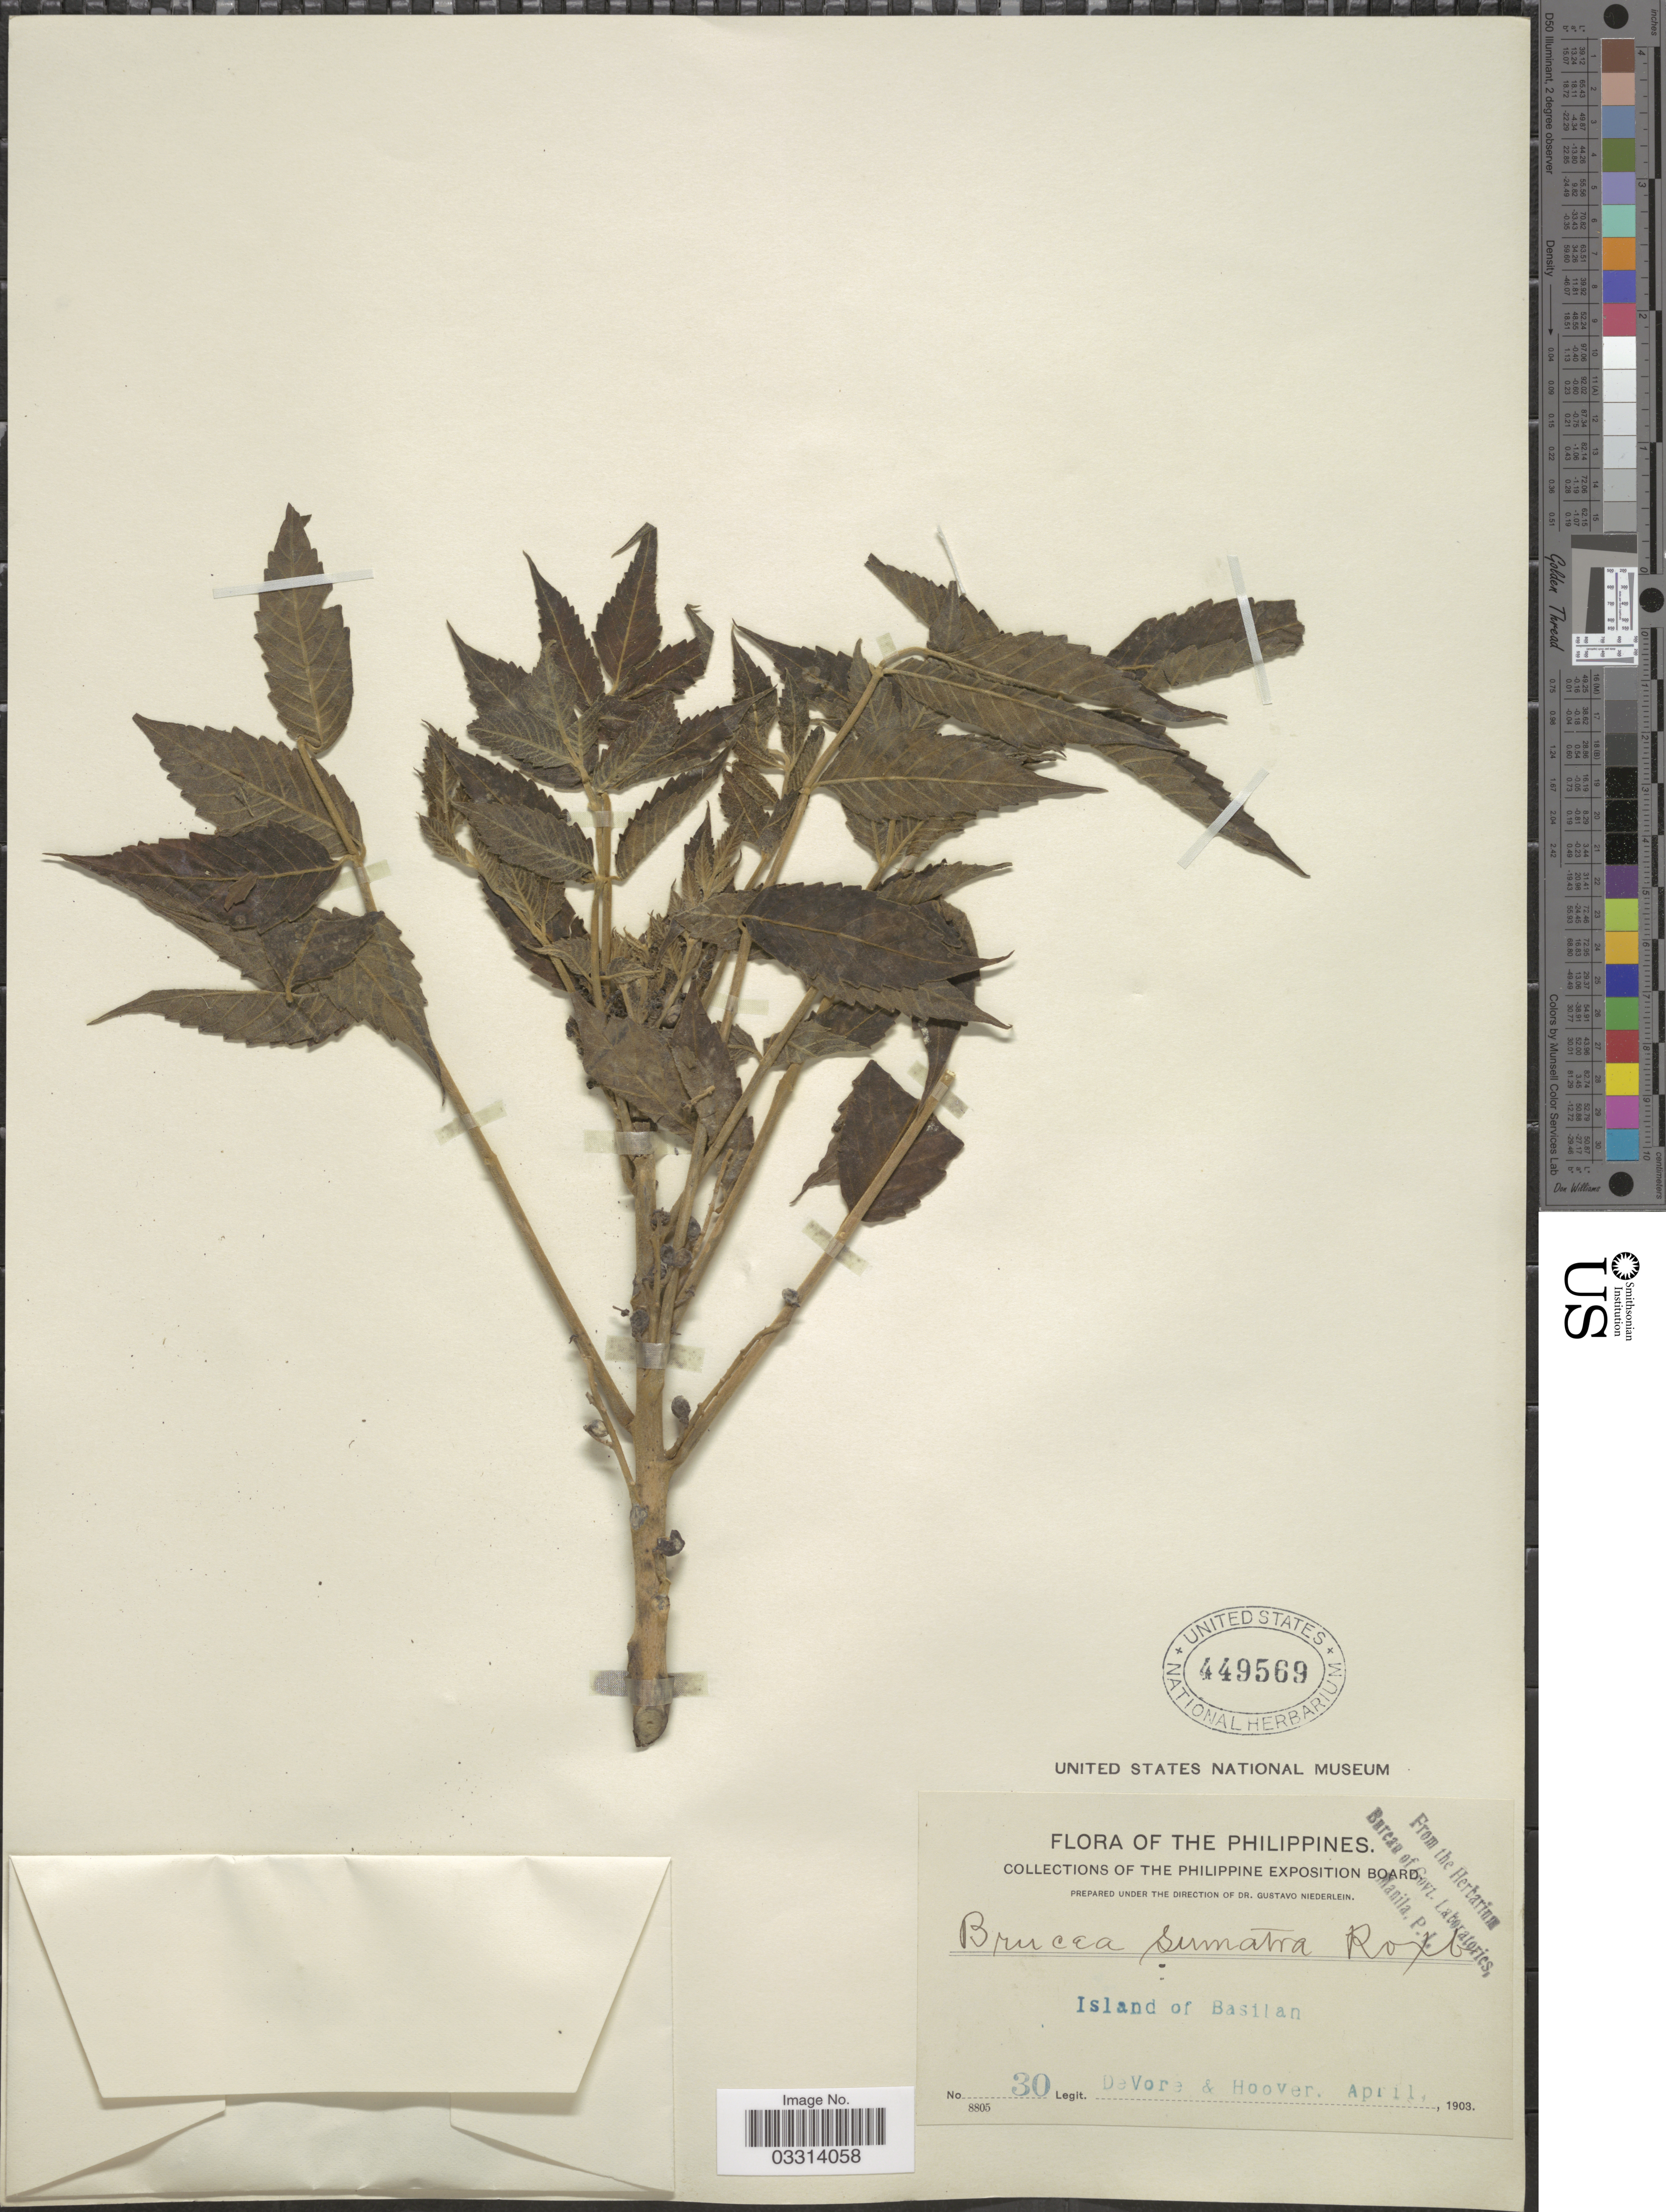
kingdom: Plantae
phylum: Tracheophyta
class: Magnoliopsida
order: Sapindales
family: Simaroubaceae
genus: Brucea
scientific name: Brucea javanica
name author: (L.) Merr.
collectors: B. F. DeVore & -- Hoover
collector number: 30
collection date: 1903-04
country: Philippines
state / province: Muslim Mindanao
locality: Island of Basilan.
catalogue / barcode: US 449569